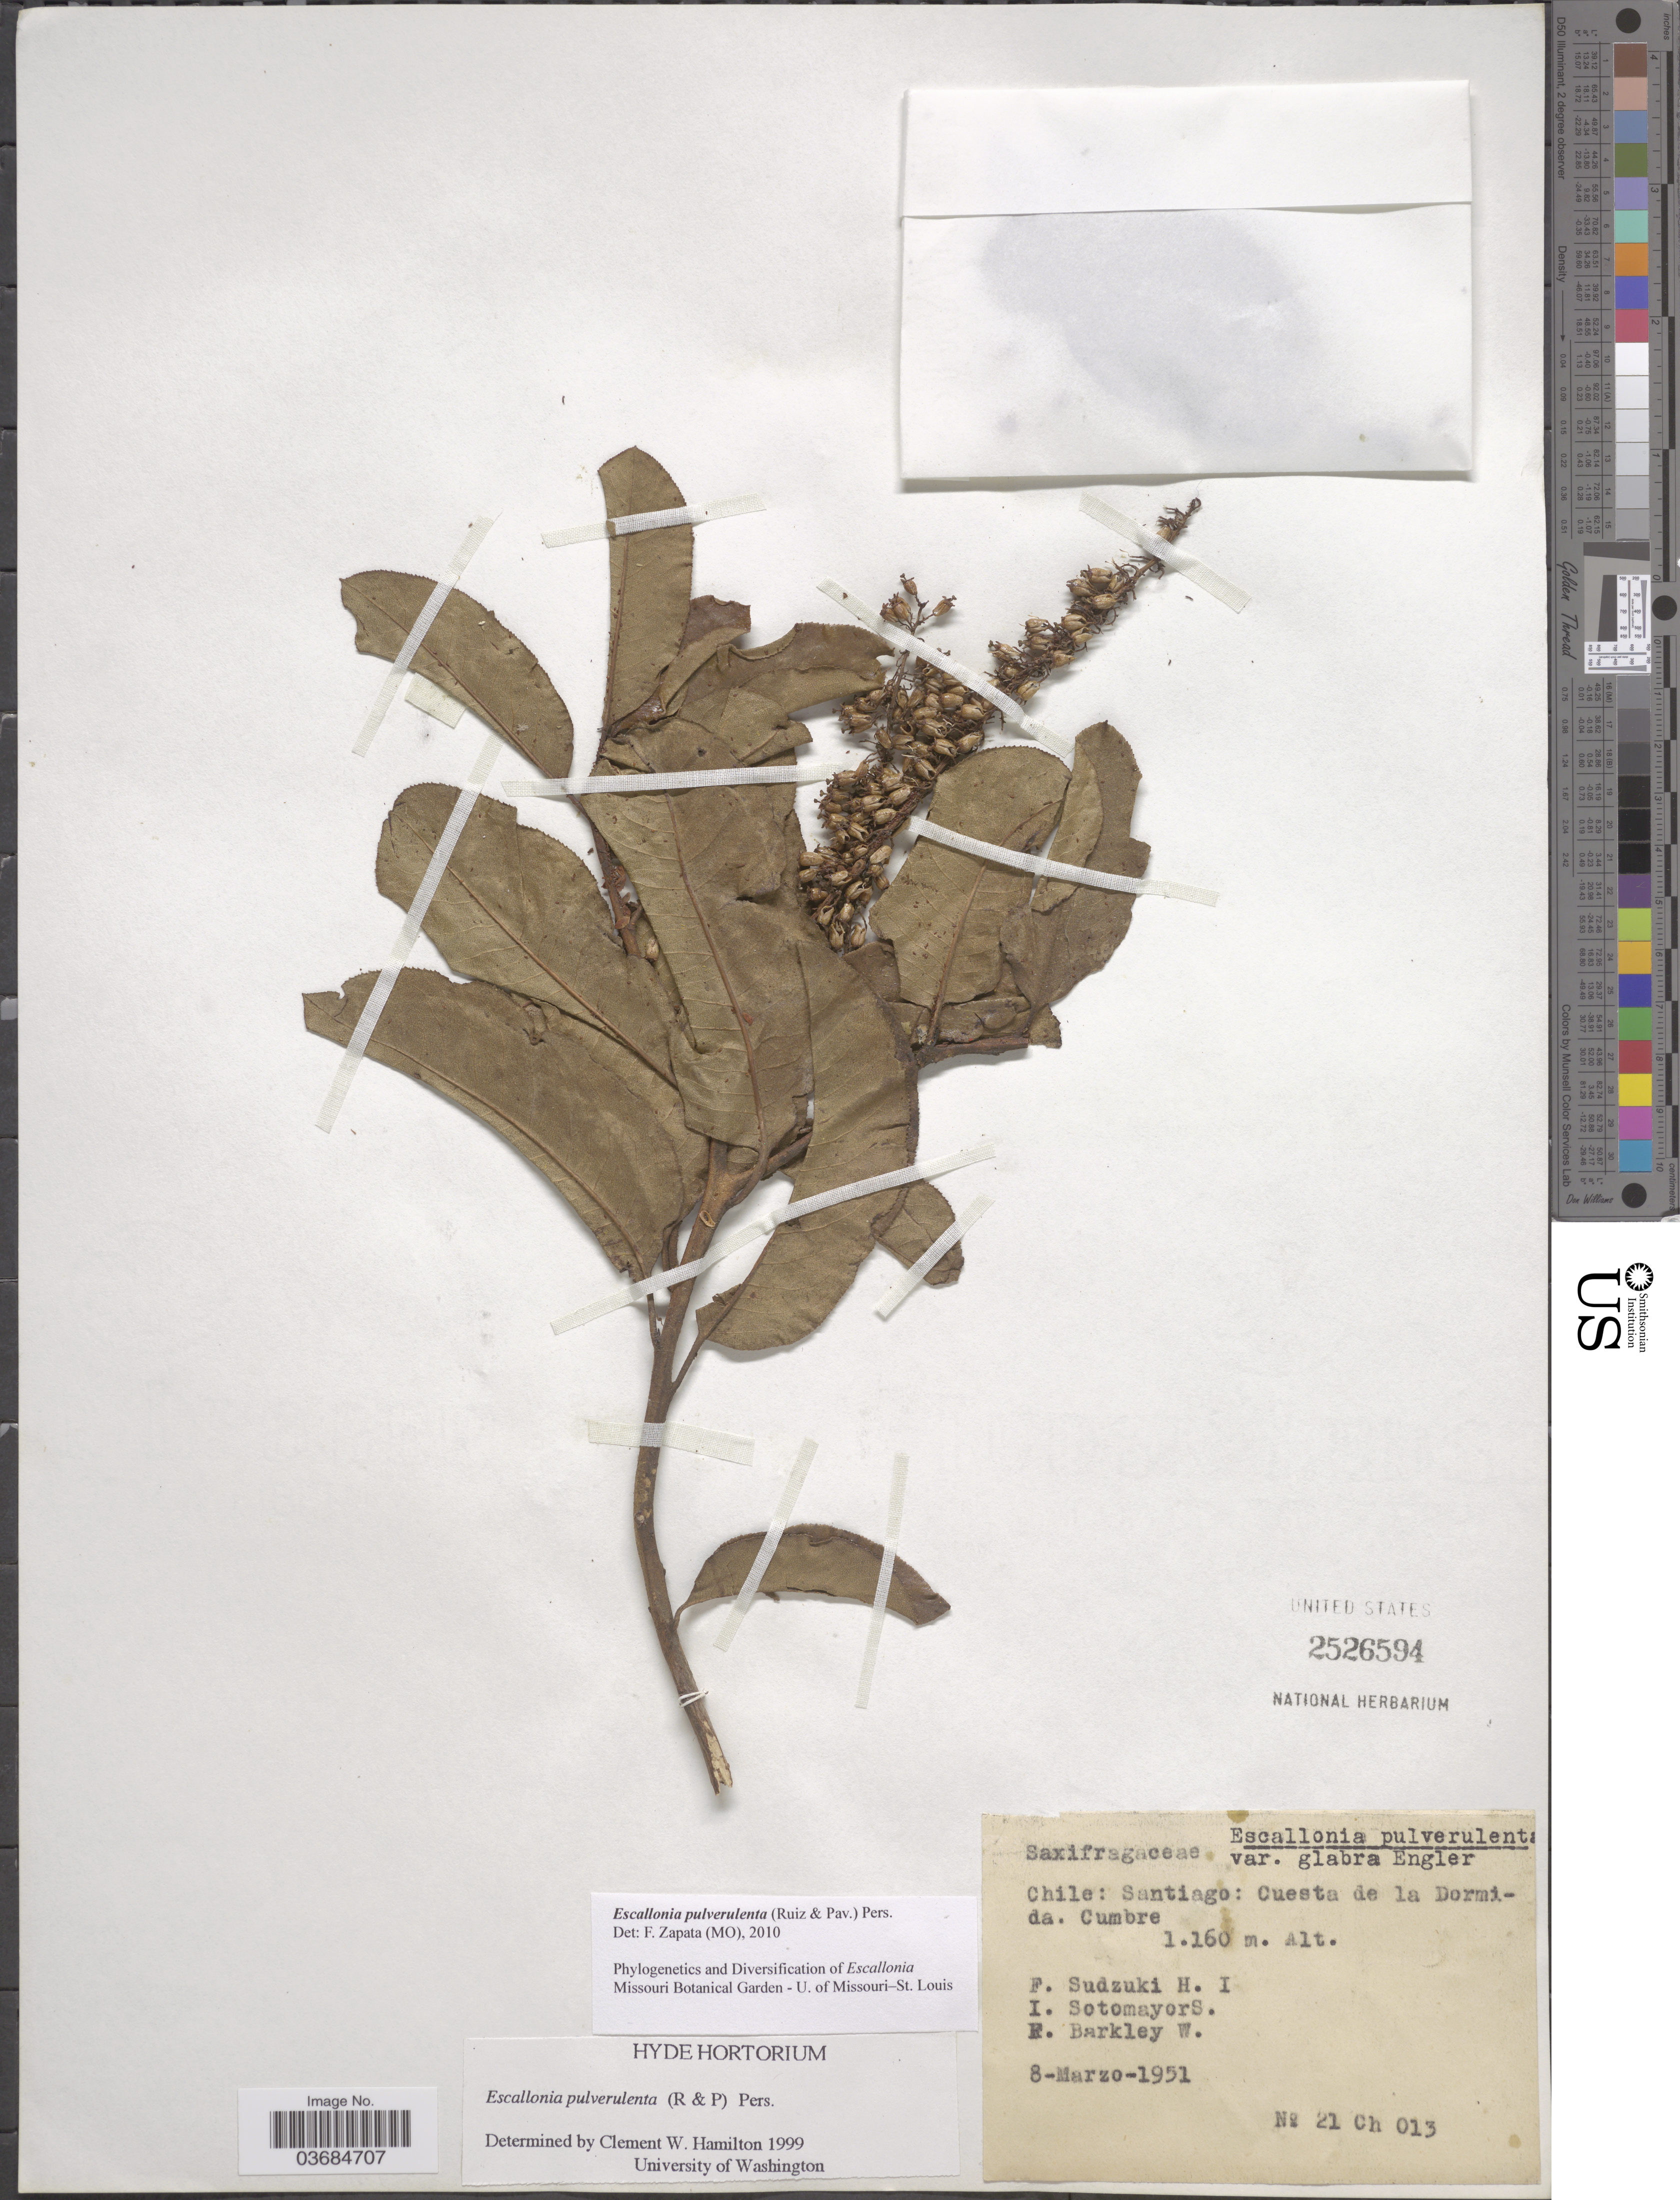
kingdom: Plantae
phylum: Tracheophyta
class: Magnoliopsida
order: Escalloniales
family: Escalloniaceae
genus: Escallonia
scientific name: Escallonia pulverulenta var. pulverulenta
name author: (Ruiz & Pav.) Pers.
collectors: F. Sudzuki H., I. Sotomayor S. & F. Barkley W.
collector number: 21Ch013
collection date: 1951-03-08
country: Chile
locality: Santiago: Cuesta de la Dormida. Cumbre.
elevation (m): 1160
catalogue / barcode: US 2526594